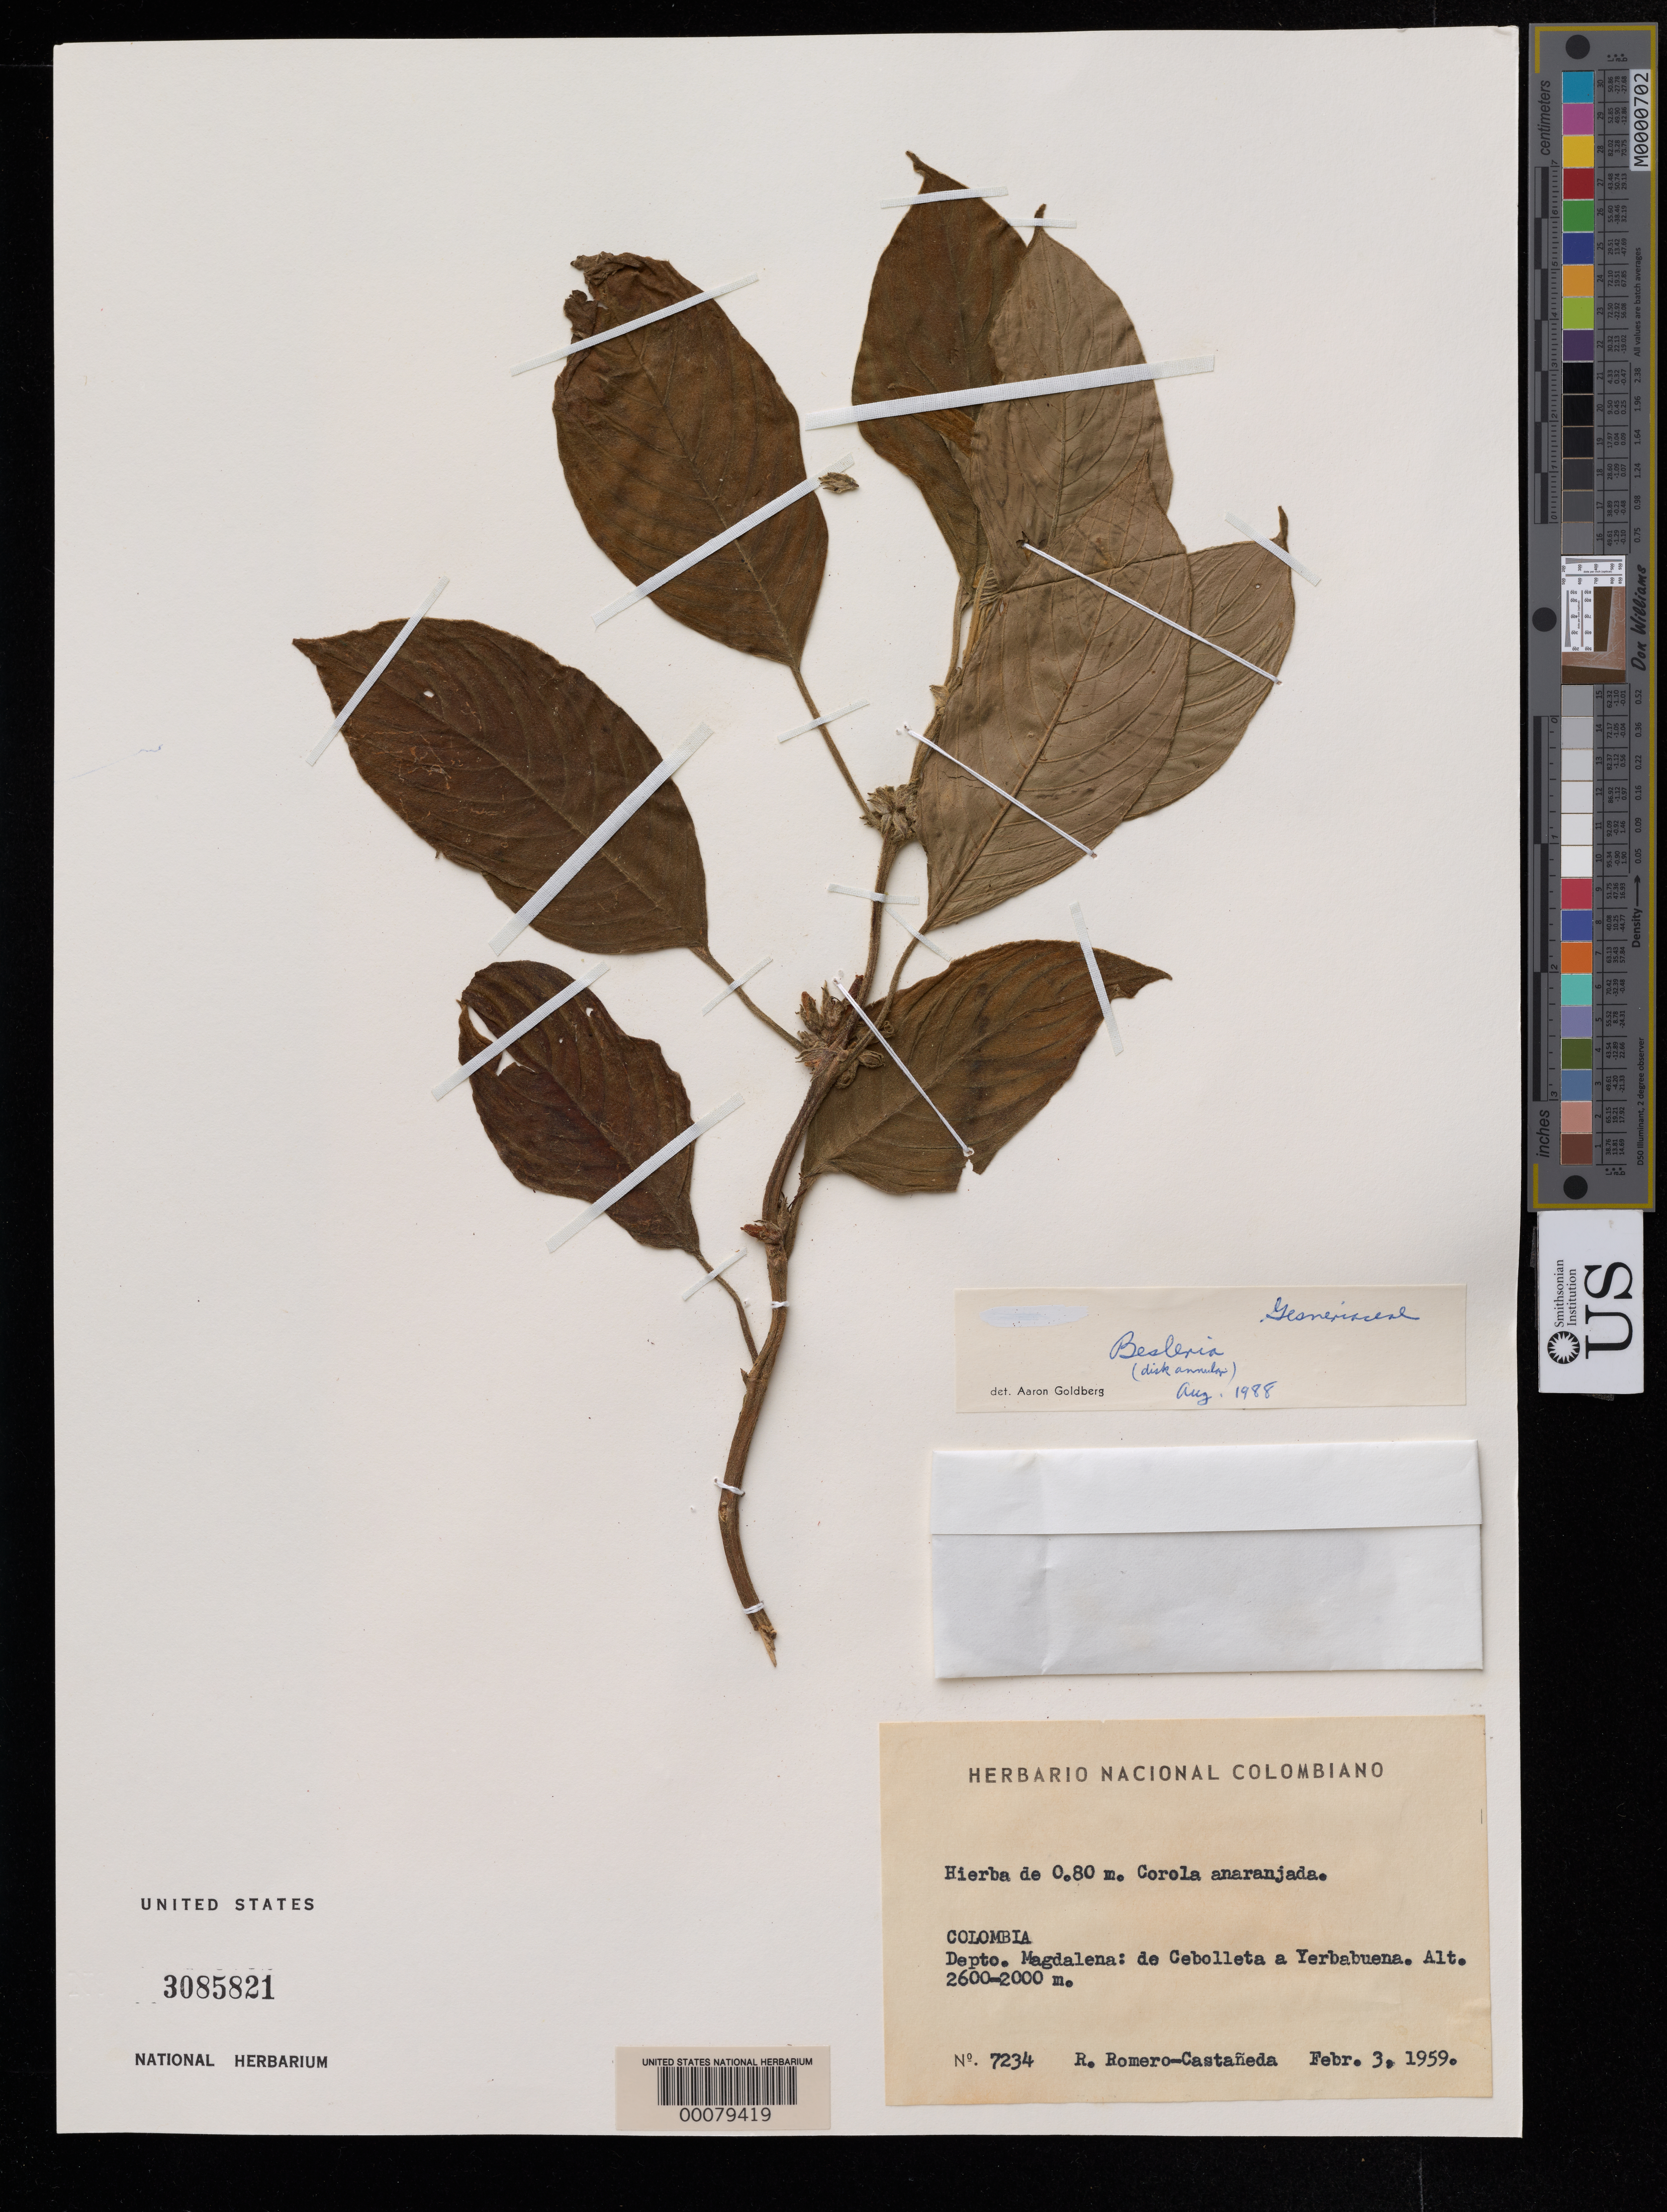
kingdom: Plantae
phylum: Tracheophyta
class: Magnoliopsida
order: Lamiales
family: Gesneriaceae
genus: Besleria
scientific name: Besleria sp.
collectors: R. Romero Castañeda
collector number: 7234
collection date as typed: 03 Feb 1959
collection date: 1959-02-03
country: Colombia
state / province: Magdalena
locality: From Cebolleta to Yerbabuena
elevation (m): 2000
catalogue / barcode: US 3085821